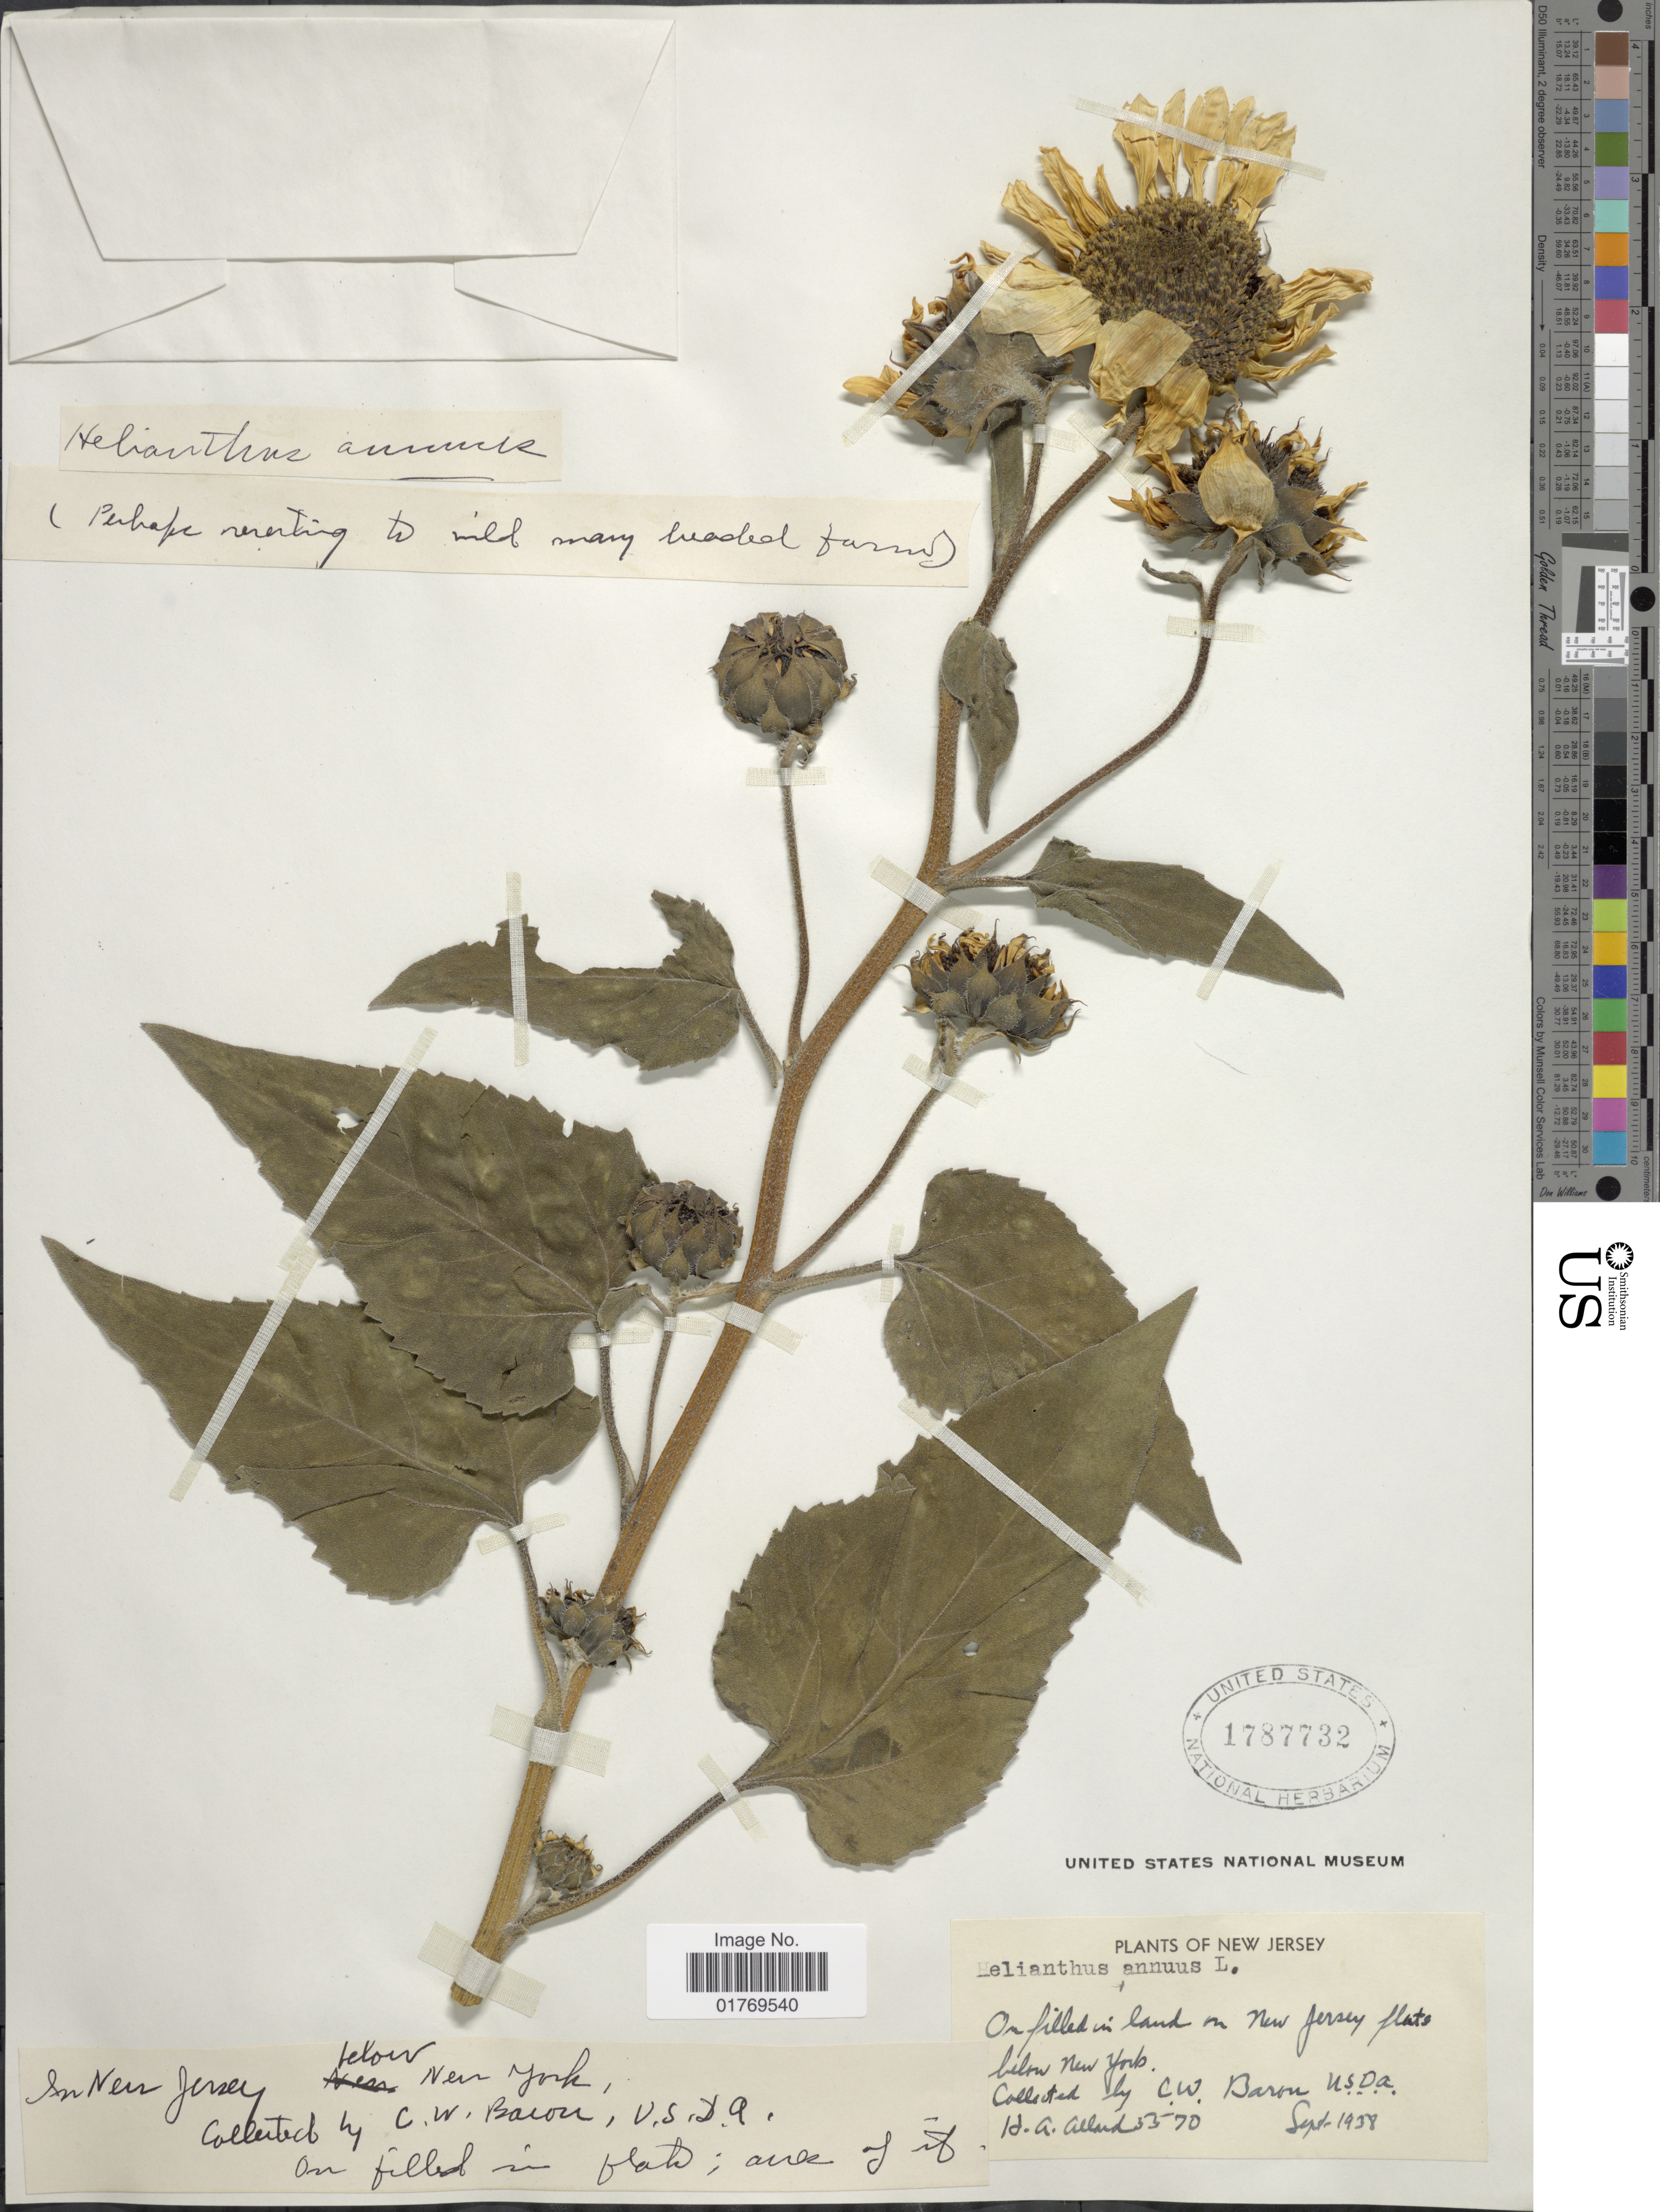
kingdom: Plantae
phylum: Tracheophyta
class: Magnoliopsida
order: Asterales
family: Asteraceae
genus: Helianthus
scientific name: Helianthus annuus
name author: L.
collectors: H. A. Allard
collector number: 3370*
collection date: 1938-09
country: United States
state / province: New Jersey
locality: Below New York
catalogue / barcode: US 1787732